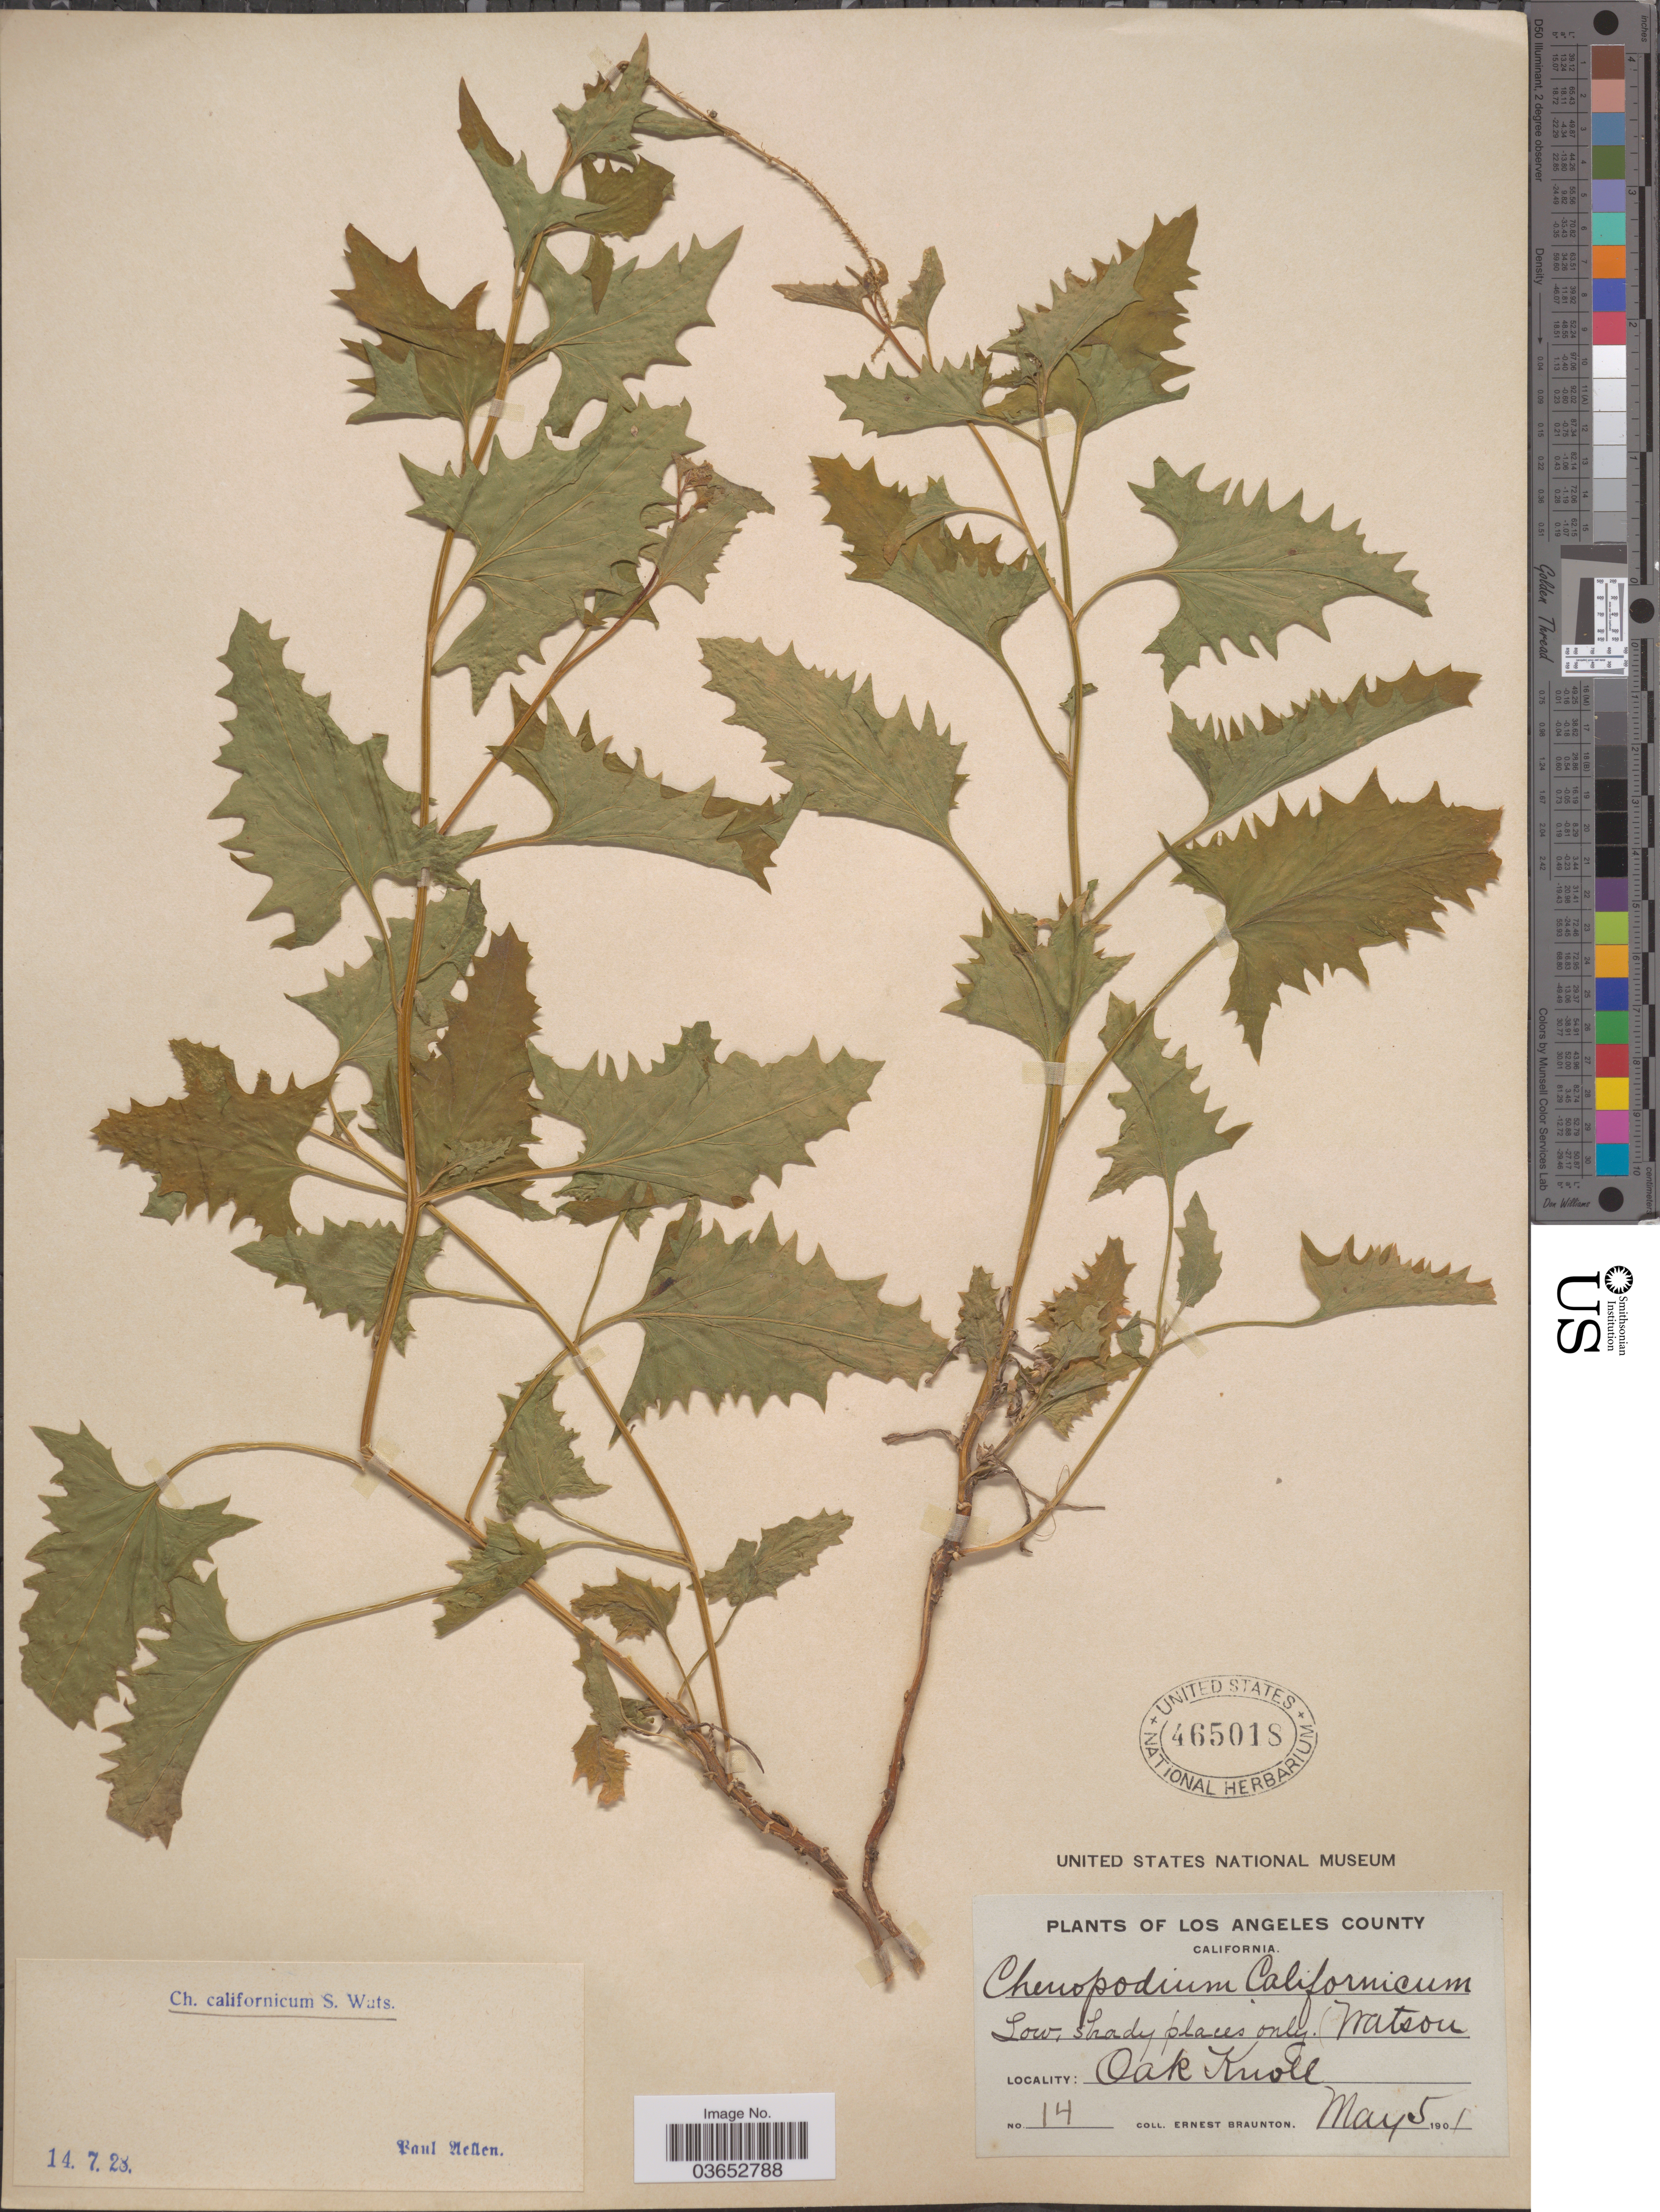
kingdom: Plantae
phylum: Tracheophyta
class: Magnoliopsida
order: Caryophyllales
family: Amaranthaceae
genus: Chenopodium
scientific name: Chenopodium californicum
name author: S. Watson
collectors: E. Braunton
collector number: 14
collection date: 1901-05-05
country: United States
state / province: California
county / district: Los Angeles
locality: Los Angeles County. Oak Knoll.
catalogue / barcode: US 465018